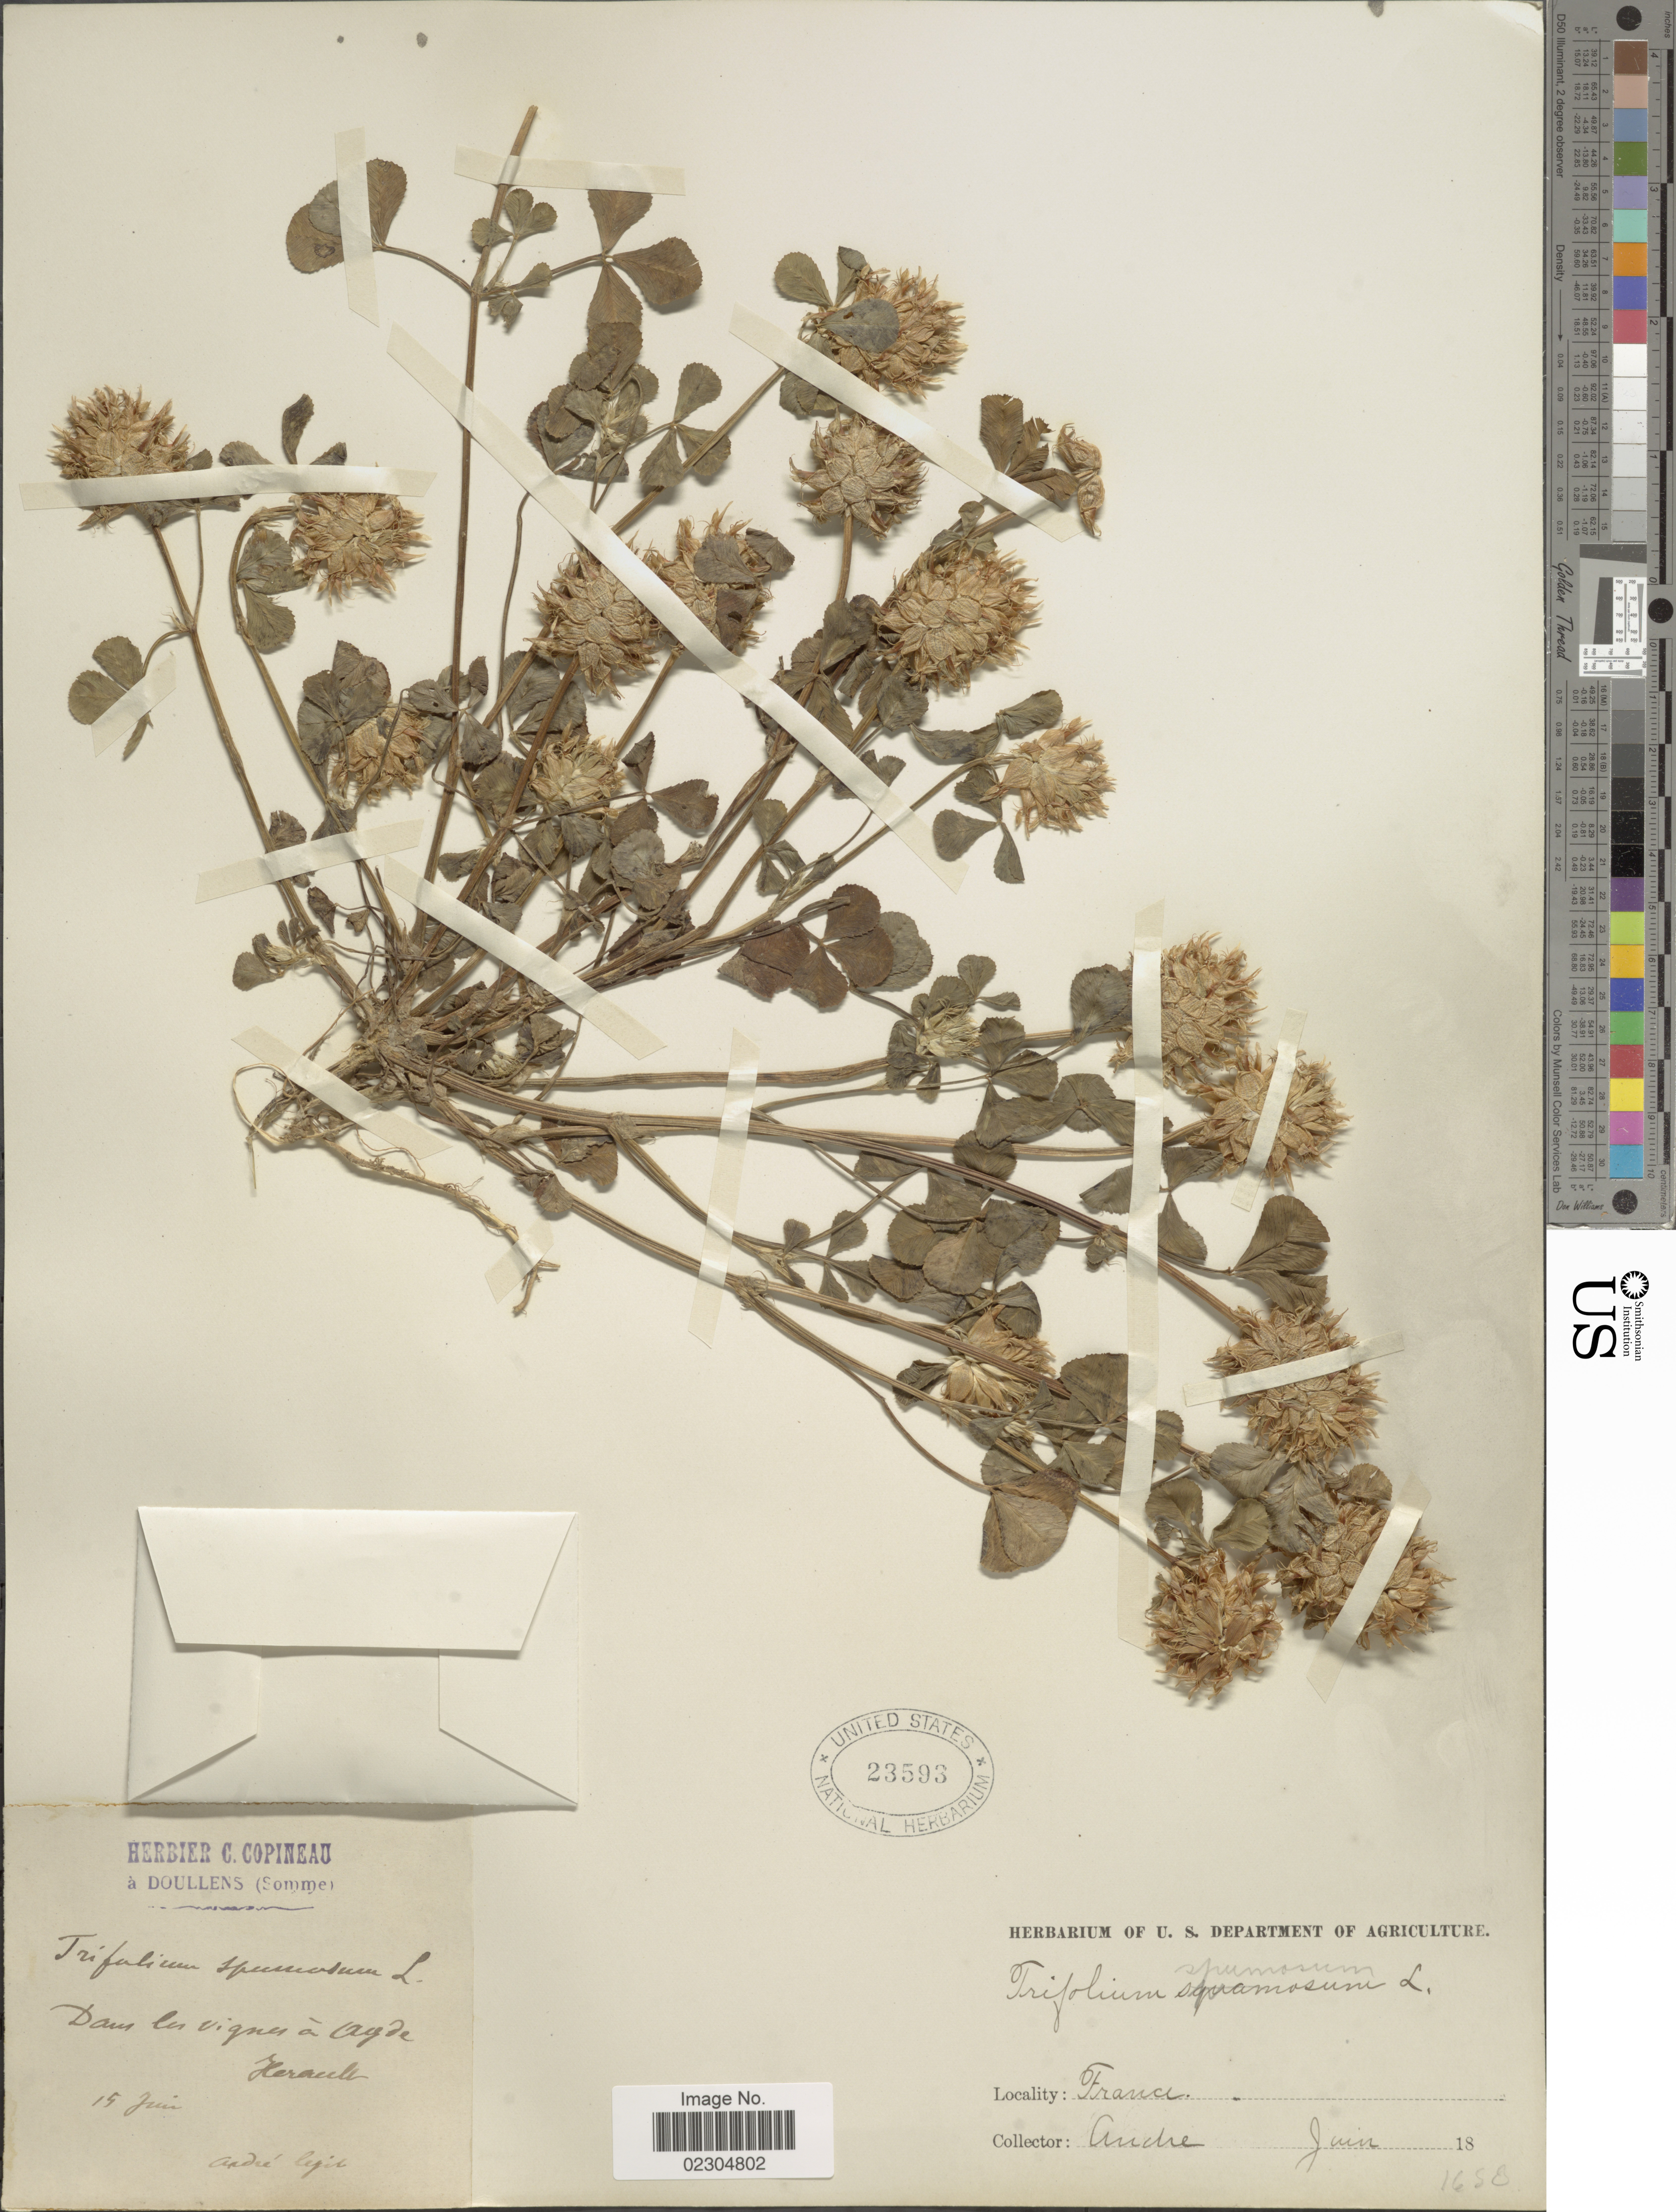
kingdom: Plantae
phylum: Tracheophyta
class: Magnoliopsida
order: Fabales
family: Fabaceae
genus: Trifolium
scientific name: Trifolium spumosum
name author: L.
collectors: André, --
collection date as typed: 18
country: France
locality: Dans les vignes á Agde. Herault [unsure placement]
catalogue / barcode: US 23593